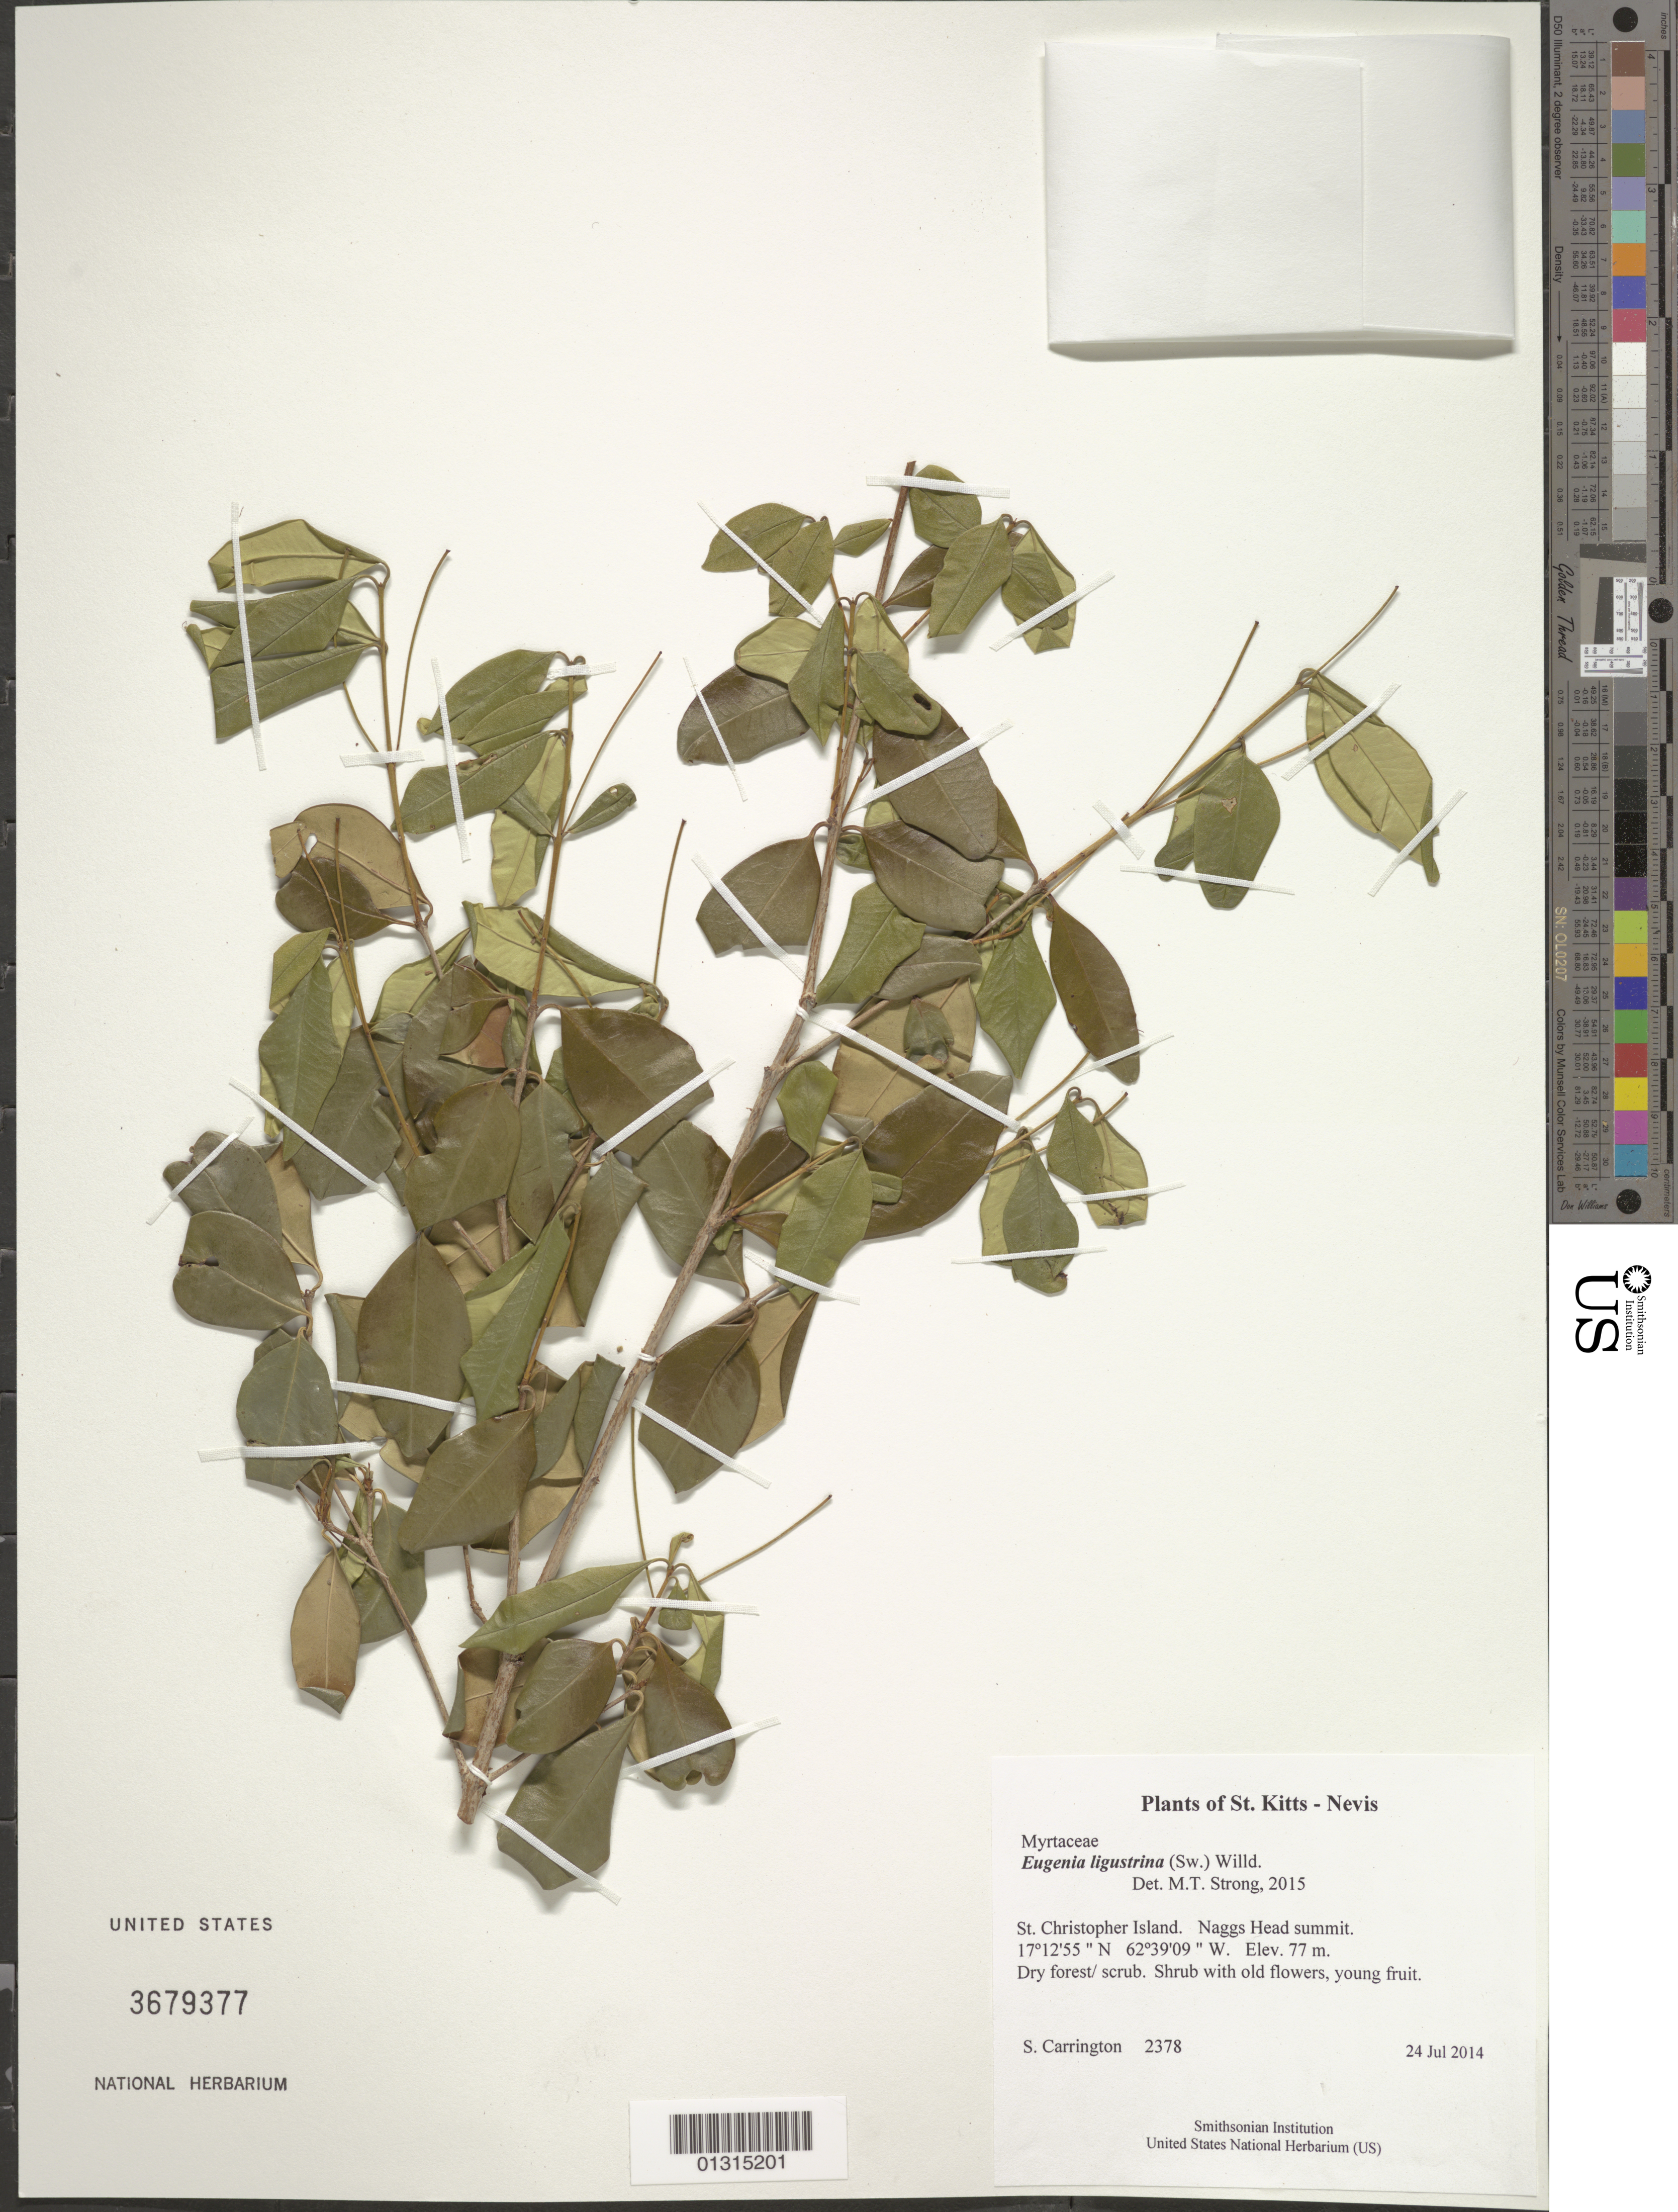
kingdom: Plantae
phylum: Tracheophyta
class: Magnoliopsida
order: Myrtales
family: Myrtaceae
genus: Eugenia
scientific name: Eugenia ligustrina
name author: (Sw.) Willd.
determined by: Strong, M. T., (US), Smithsonian Institution - National Museum of Natural History (UNITED STATES)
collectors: C. M. S. Carrington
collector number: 2378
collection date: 2014-07-24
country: St. Christopher-Nevis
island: St. Christopher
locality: Naggs Head summit.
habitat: Dry forest/ scrub.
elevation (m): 77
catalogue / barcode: US 3679377